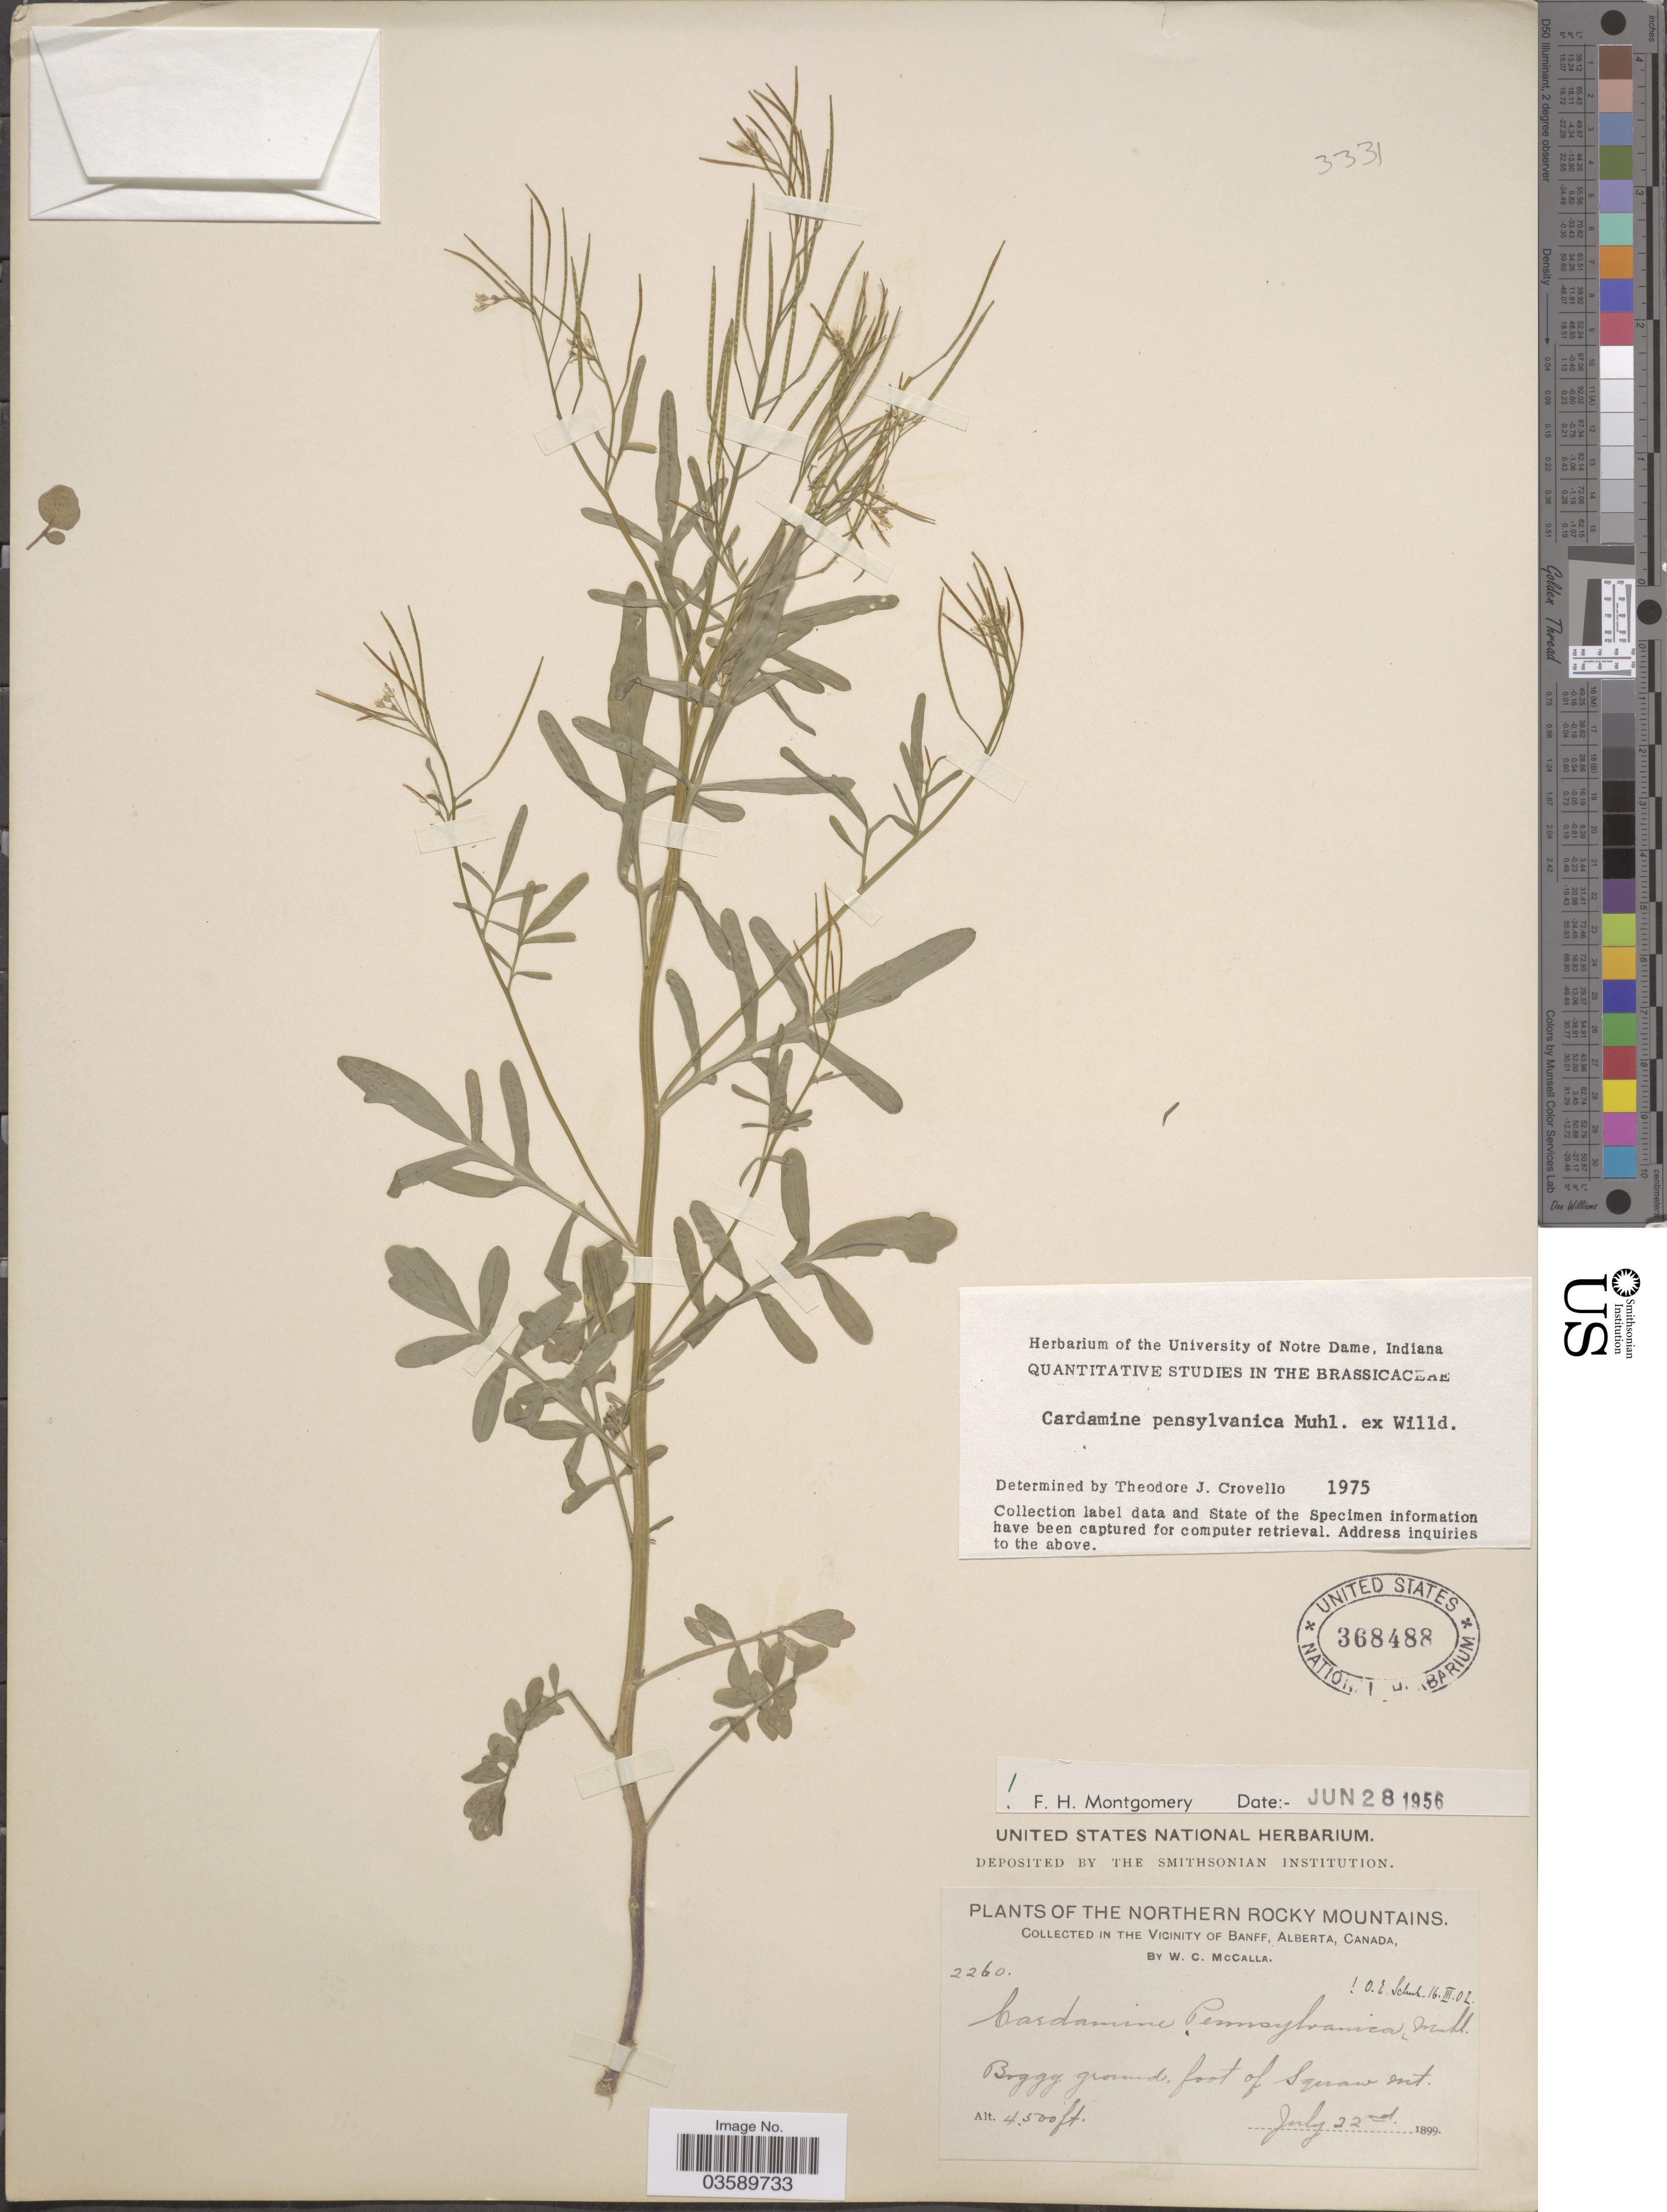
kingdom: Plantae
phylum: Tracheophyta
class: Magnoliopsida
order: Brassicales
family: Brassicaceae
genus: Cardamine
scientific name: Cardamine pensylvanica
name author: Muhl. ex Willd.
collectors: W. McCalla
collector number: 2260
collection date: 1899-07-22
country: Canada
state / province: Alberta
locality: The Northern Rocky Mountains. In the Vicinity of Banff. Boggy grounds, foot of Squaw Mt.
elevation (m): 1372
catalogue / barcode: US 368488